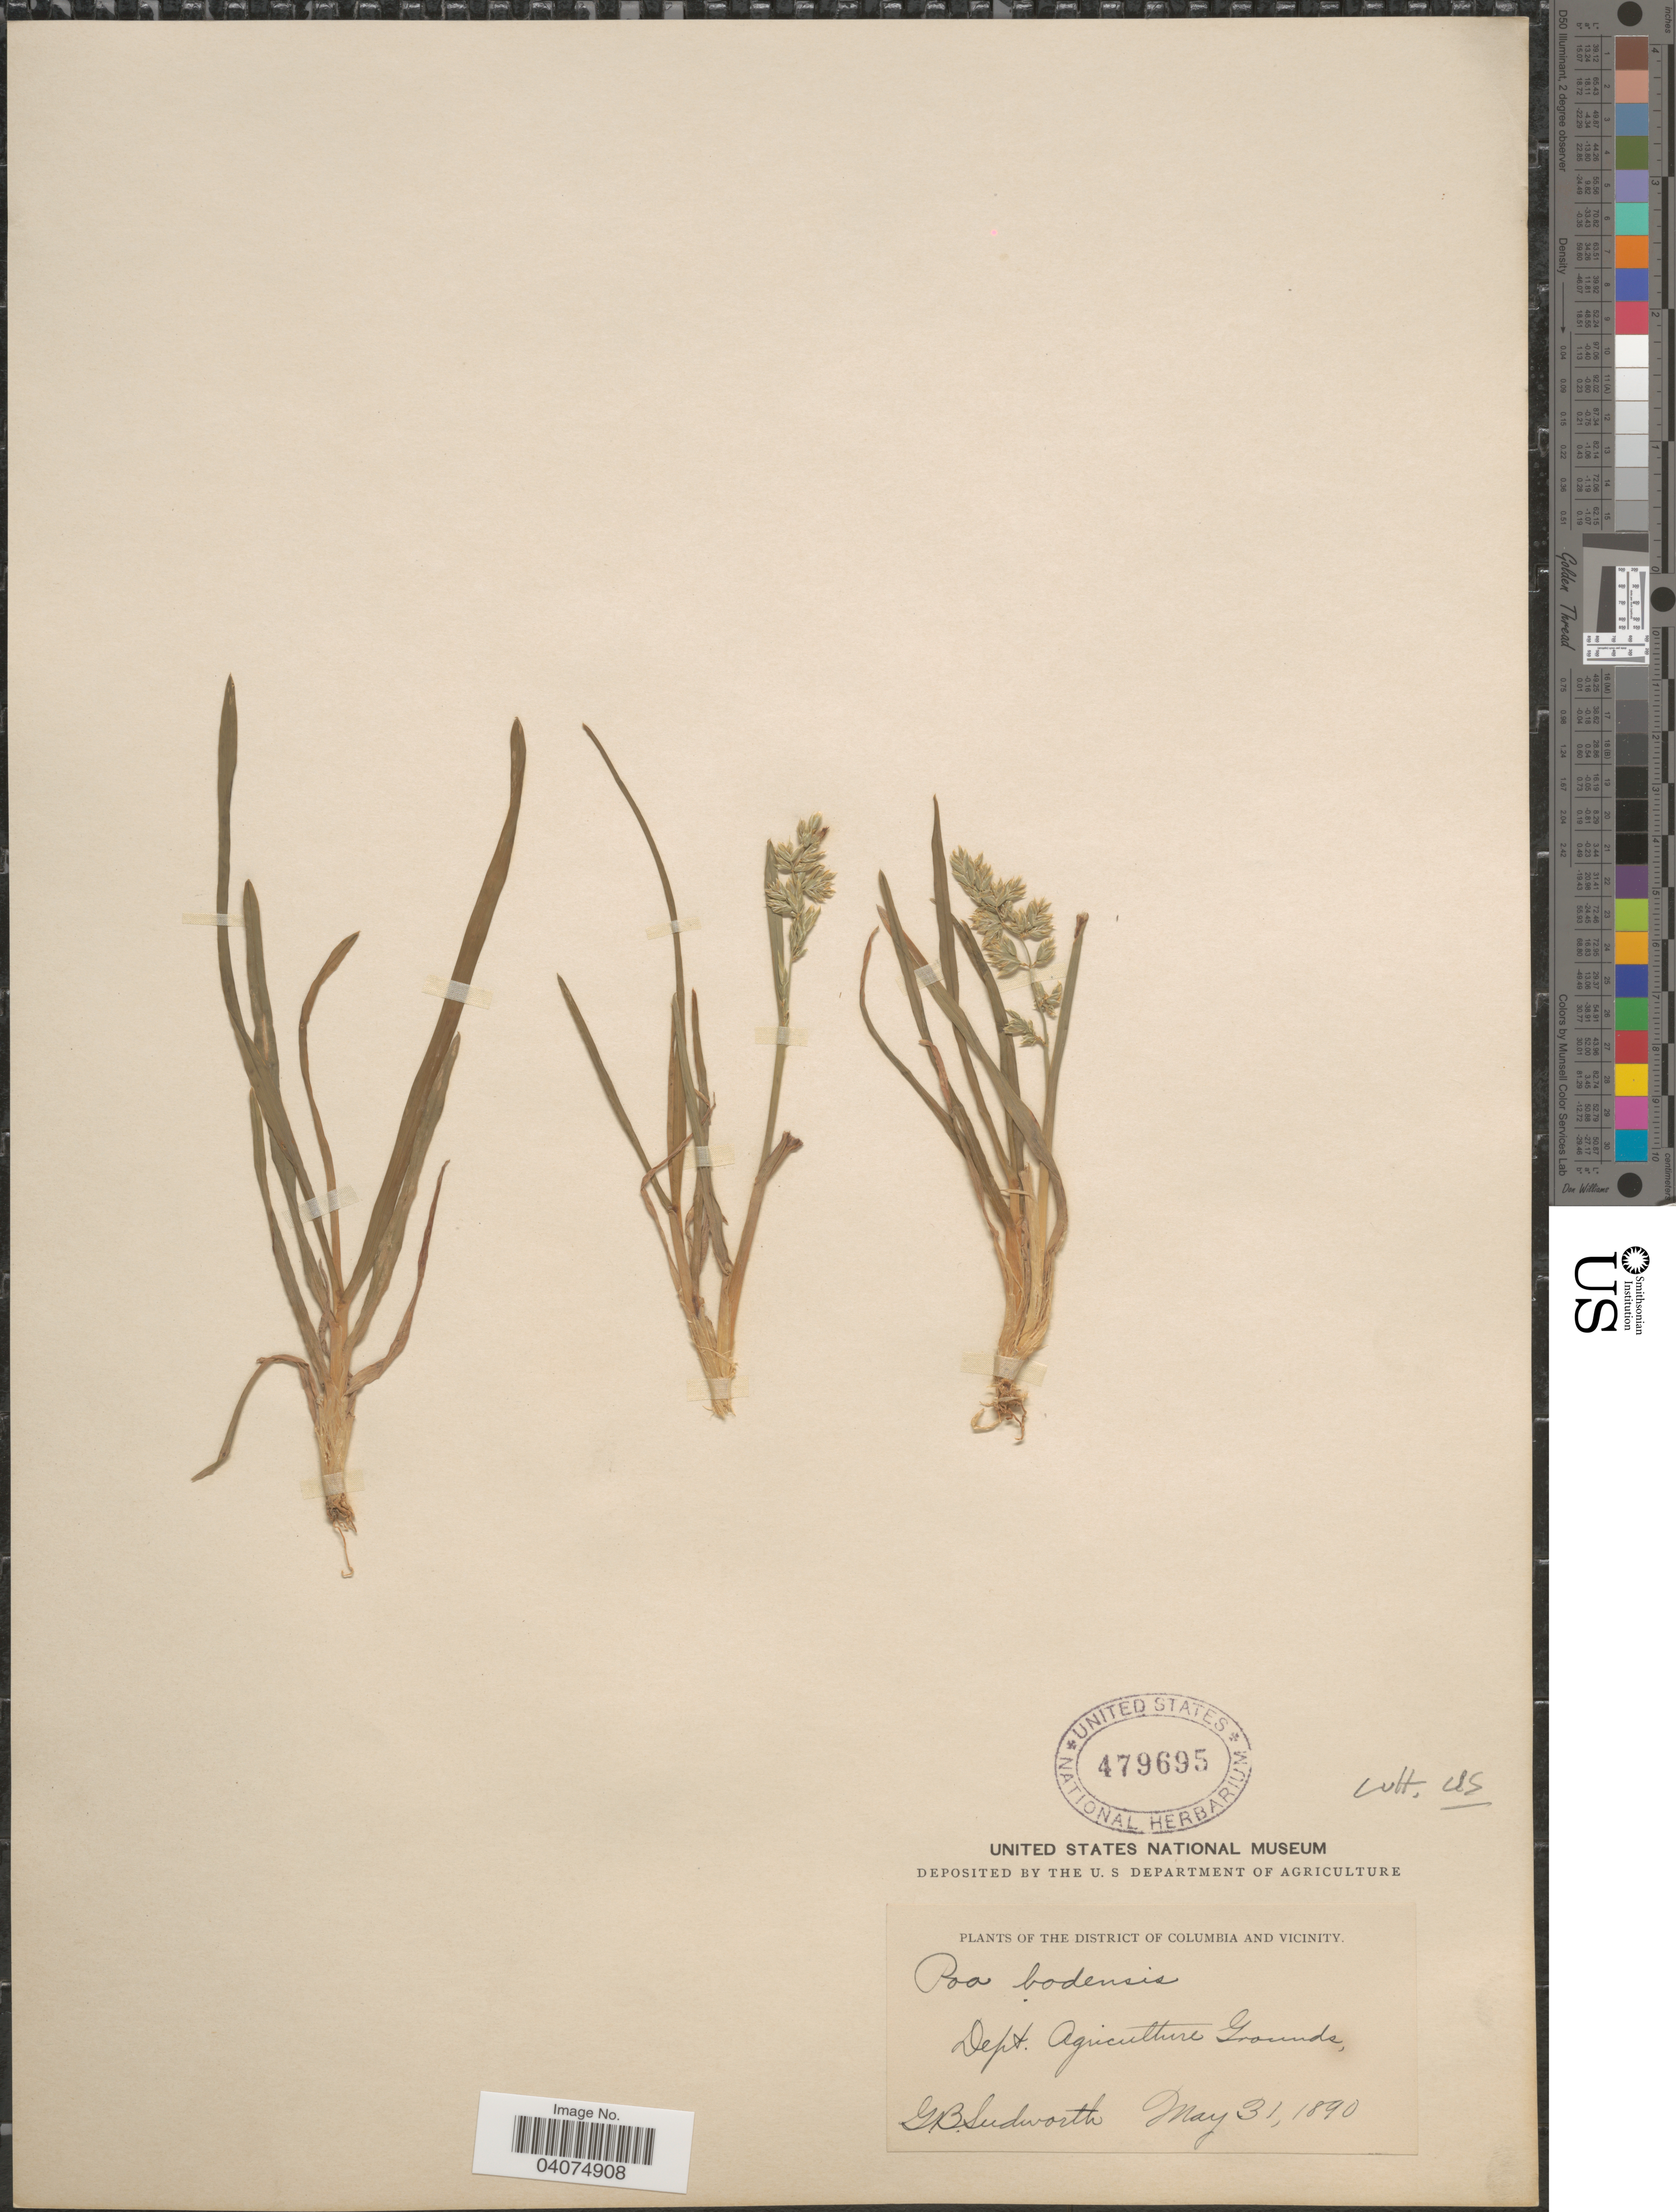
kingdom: Plantae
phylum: Tracheophyta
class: Liliopsida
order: Poales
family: Poaceae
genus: Poa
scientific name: Poa badensis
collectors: G. B. Sudworth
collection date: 1890-05-31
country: United States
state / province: District of Columbia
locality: The District of Columbia and Vicinity. Dept. Agriculture Grounds.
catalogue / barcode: US 479695